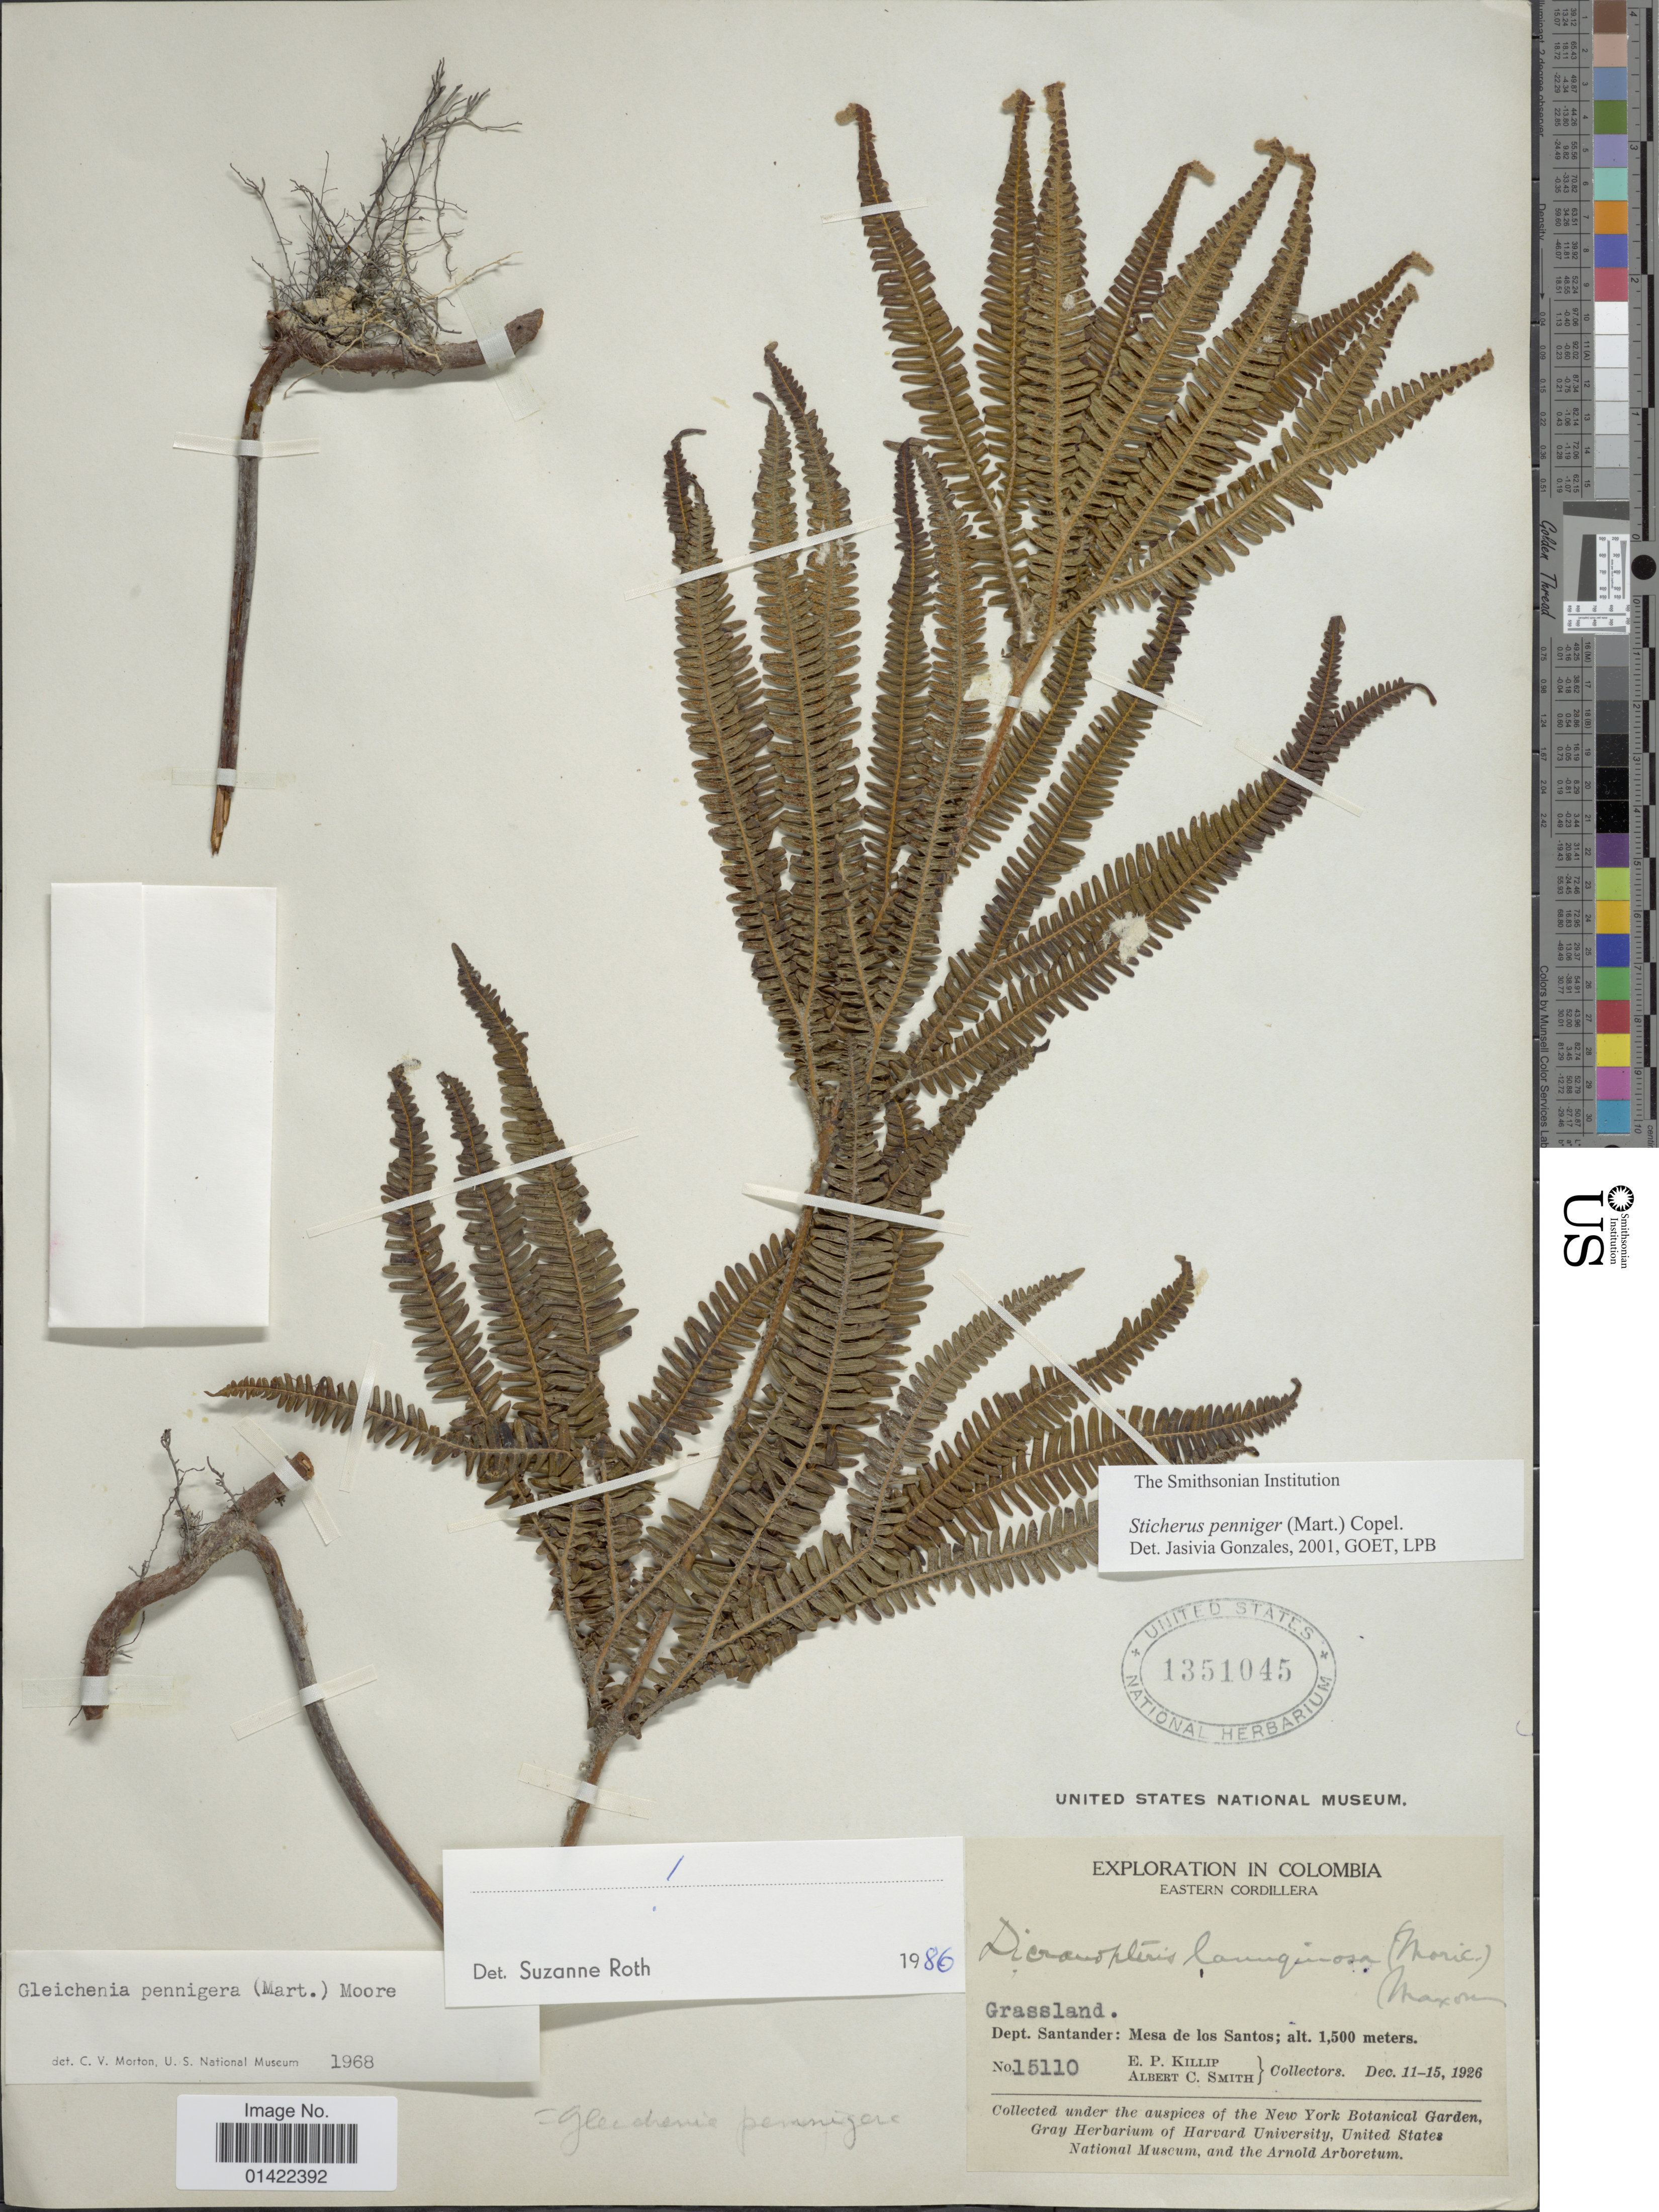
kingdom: Plantae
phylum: Tracheophyta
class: Polypodiopsida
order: Gleicheniales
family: Gleicheniaceae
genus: Sticherus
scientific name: Sticherus pruinosus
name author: (Mart.) Ching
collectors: E. P. Killip & A. C. Smith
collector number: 15110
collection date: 1926-12-11/1926-12-15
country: Colombia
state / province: Santander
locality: Eastern Cordillera, Mesa de los Santos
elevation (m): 1500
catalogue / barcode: US 1351045